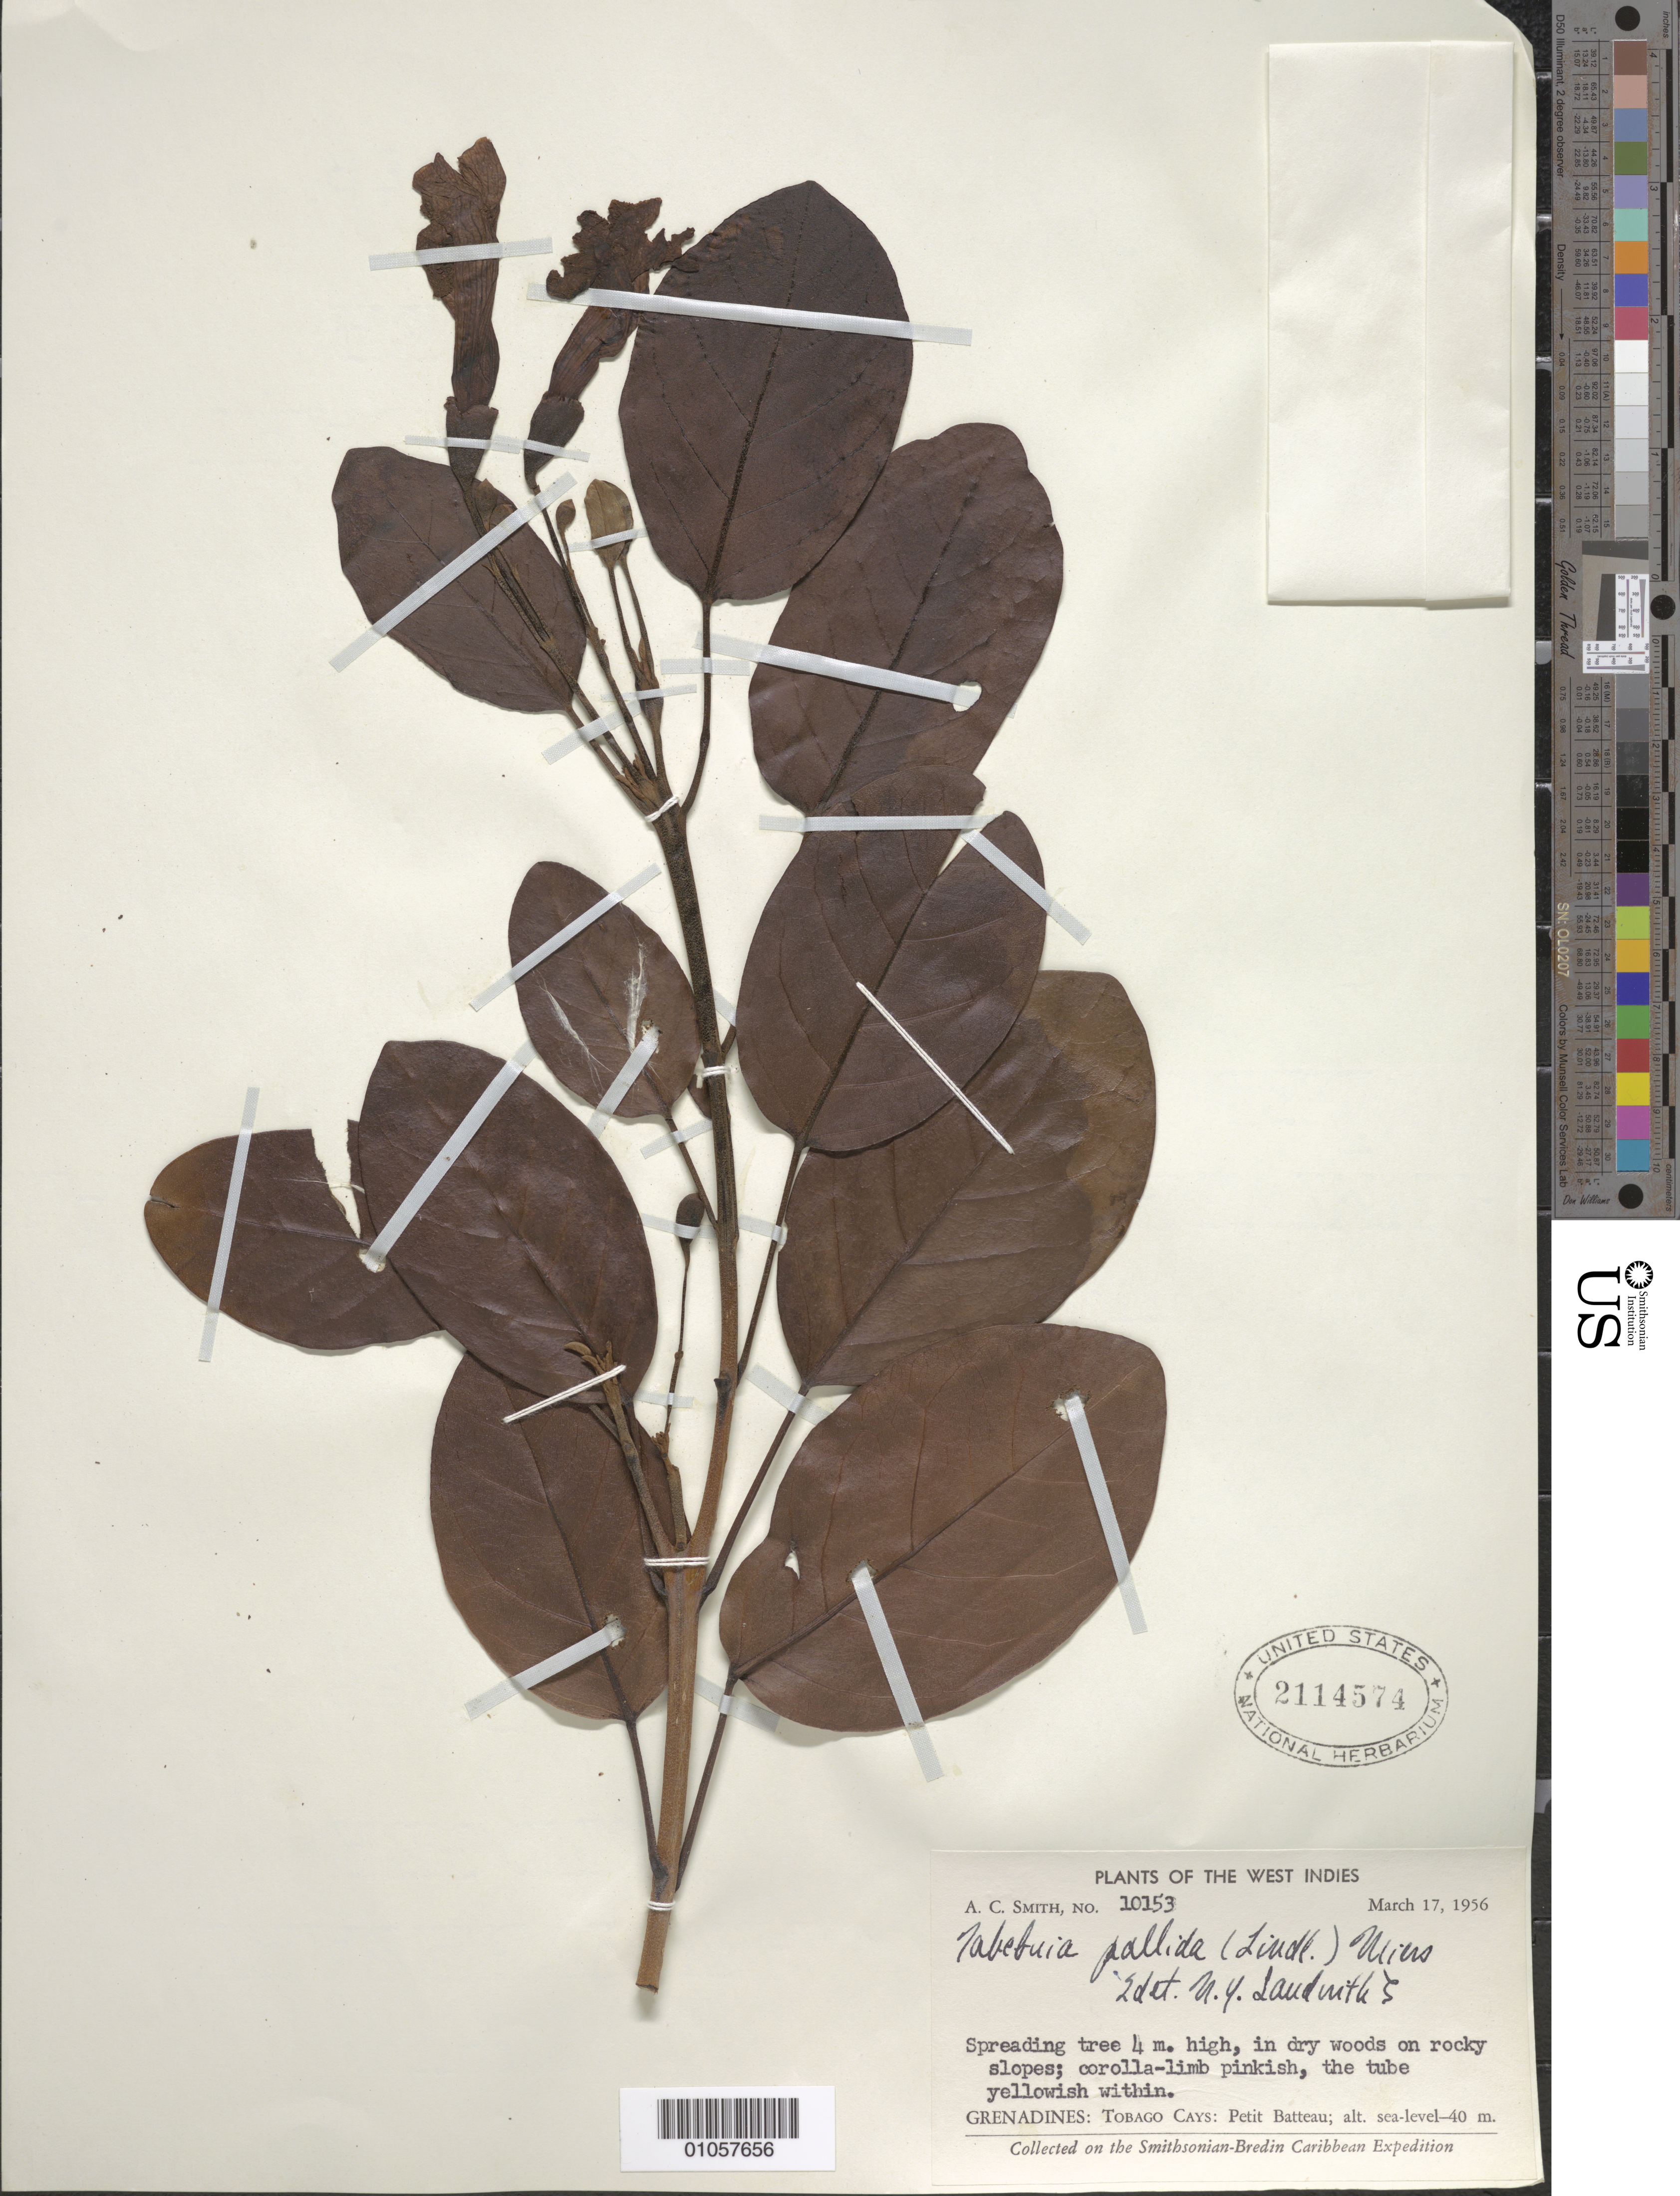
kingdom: Plantae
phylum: Tracheophyta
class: Magnoliopsida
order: Lamiales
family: Bignoniaceae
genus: Tabebuia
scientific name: Tabebuia pallida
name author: (Lindl.) Miers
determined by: Sandwith, N. Y.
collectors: A. C. Smith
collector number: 10153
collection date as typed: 17 Mar 1956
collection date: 1956-03-17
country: St. Vincent - Grenadines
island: Tobago Cays - Petit Batteau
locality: Petit Batteau I.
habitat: In dry woods on rocky slopes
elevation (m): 0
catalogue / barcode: US 2114574